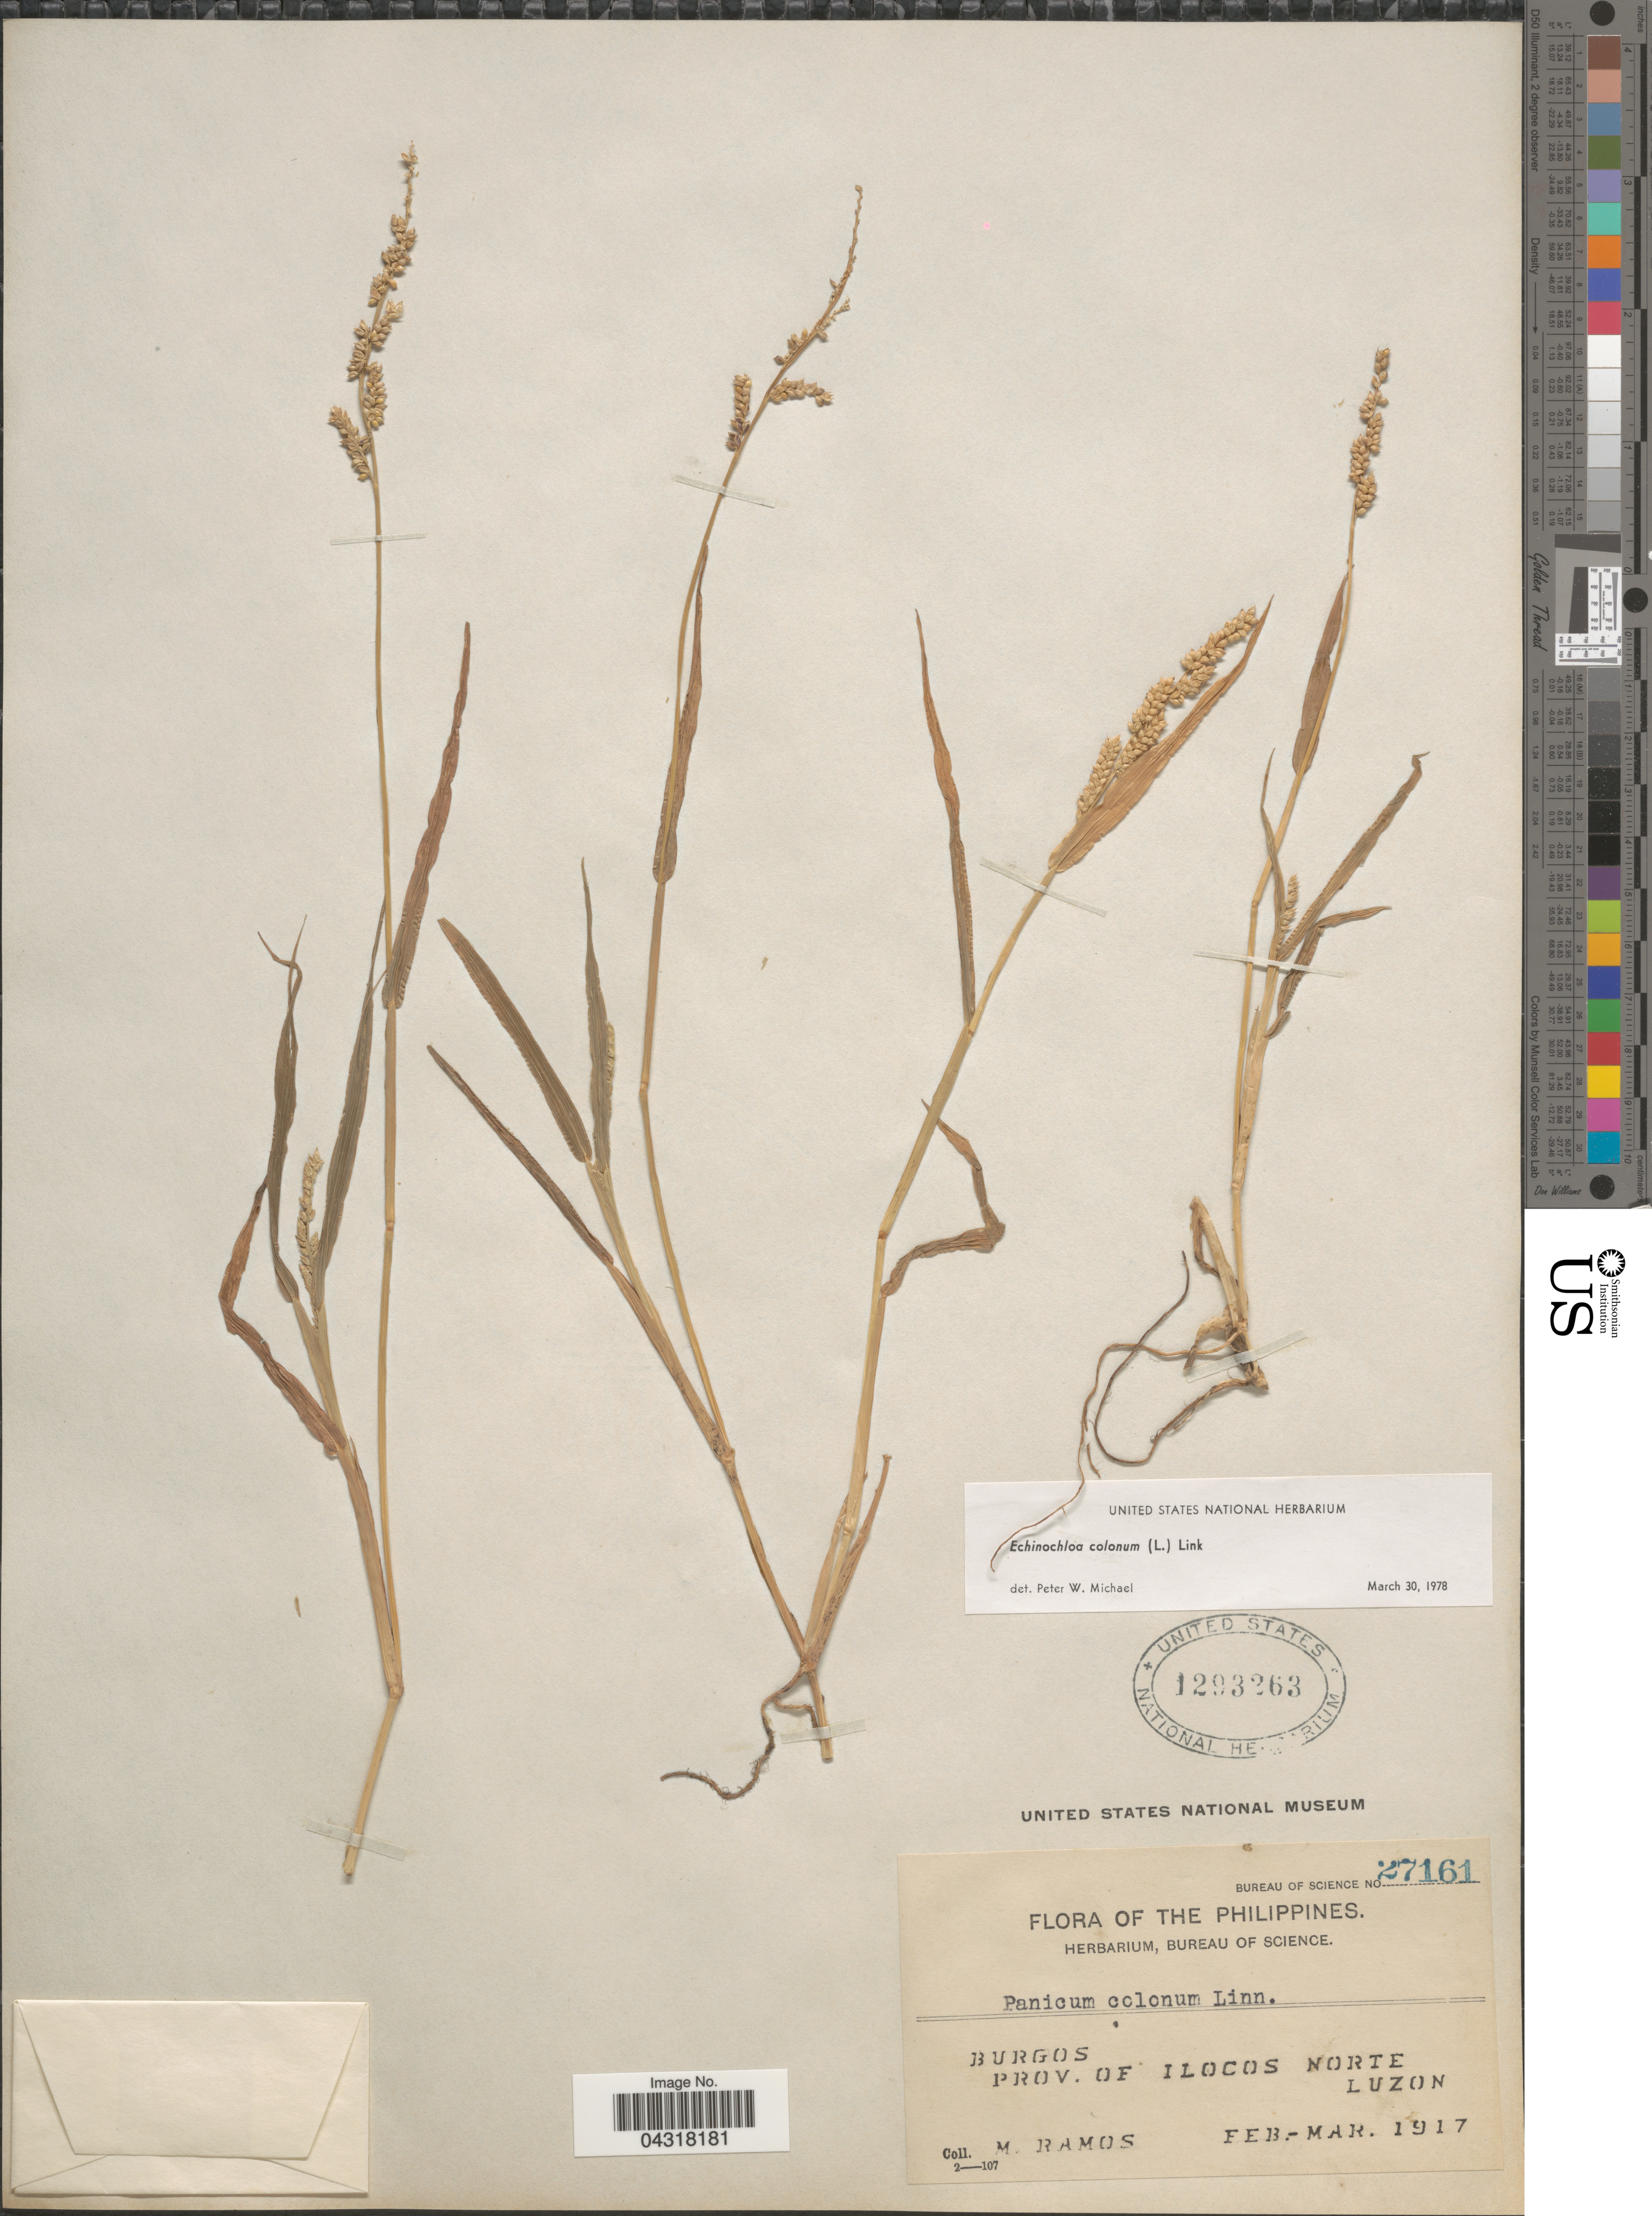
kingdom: Plantae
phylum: Tracheophyta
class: Liliopsida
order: Poales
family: Poaceae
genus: Echinochloa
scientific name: Echinochloa colona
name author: (L.) Link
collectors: M. Ramos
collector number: Bureau of Science 27161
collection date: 1917-02/1917-03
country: Philippines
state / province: Ilocos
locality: Burgos, Prov. of Ilocos Norte, Luzon.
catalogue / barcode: US 1293263